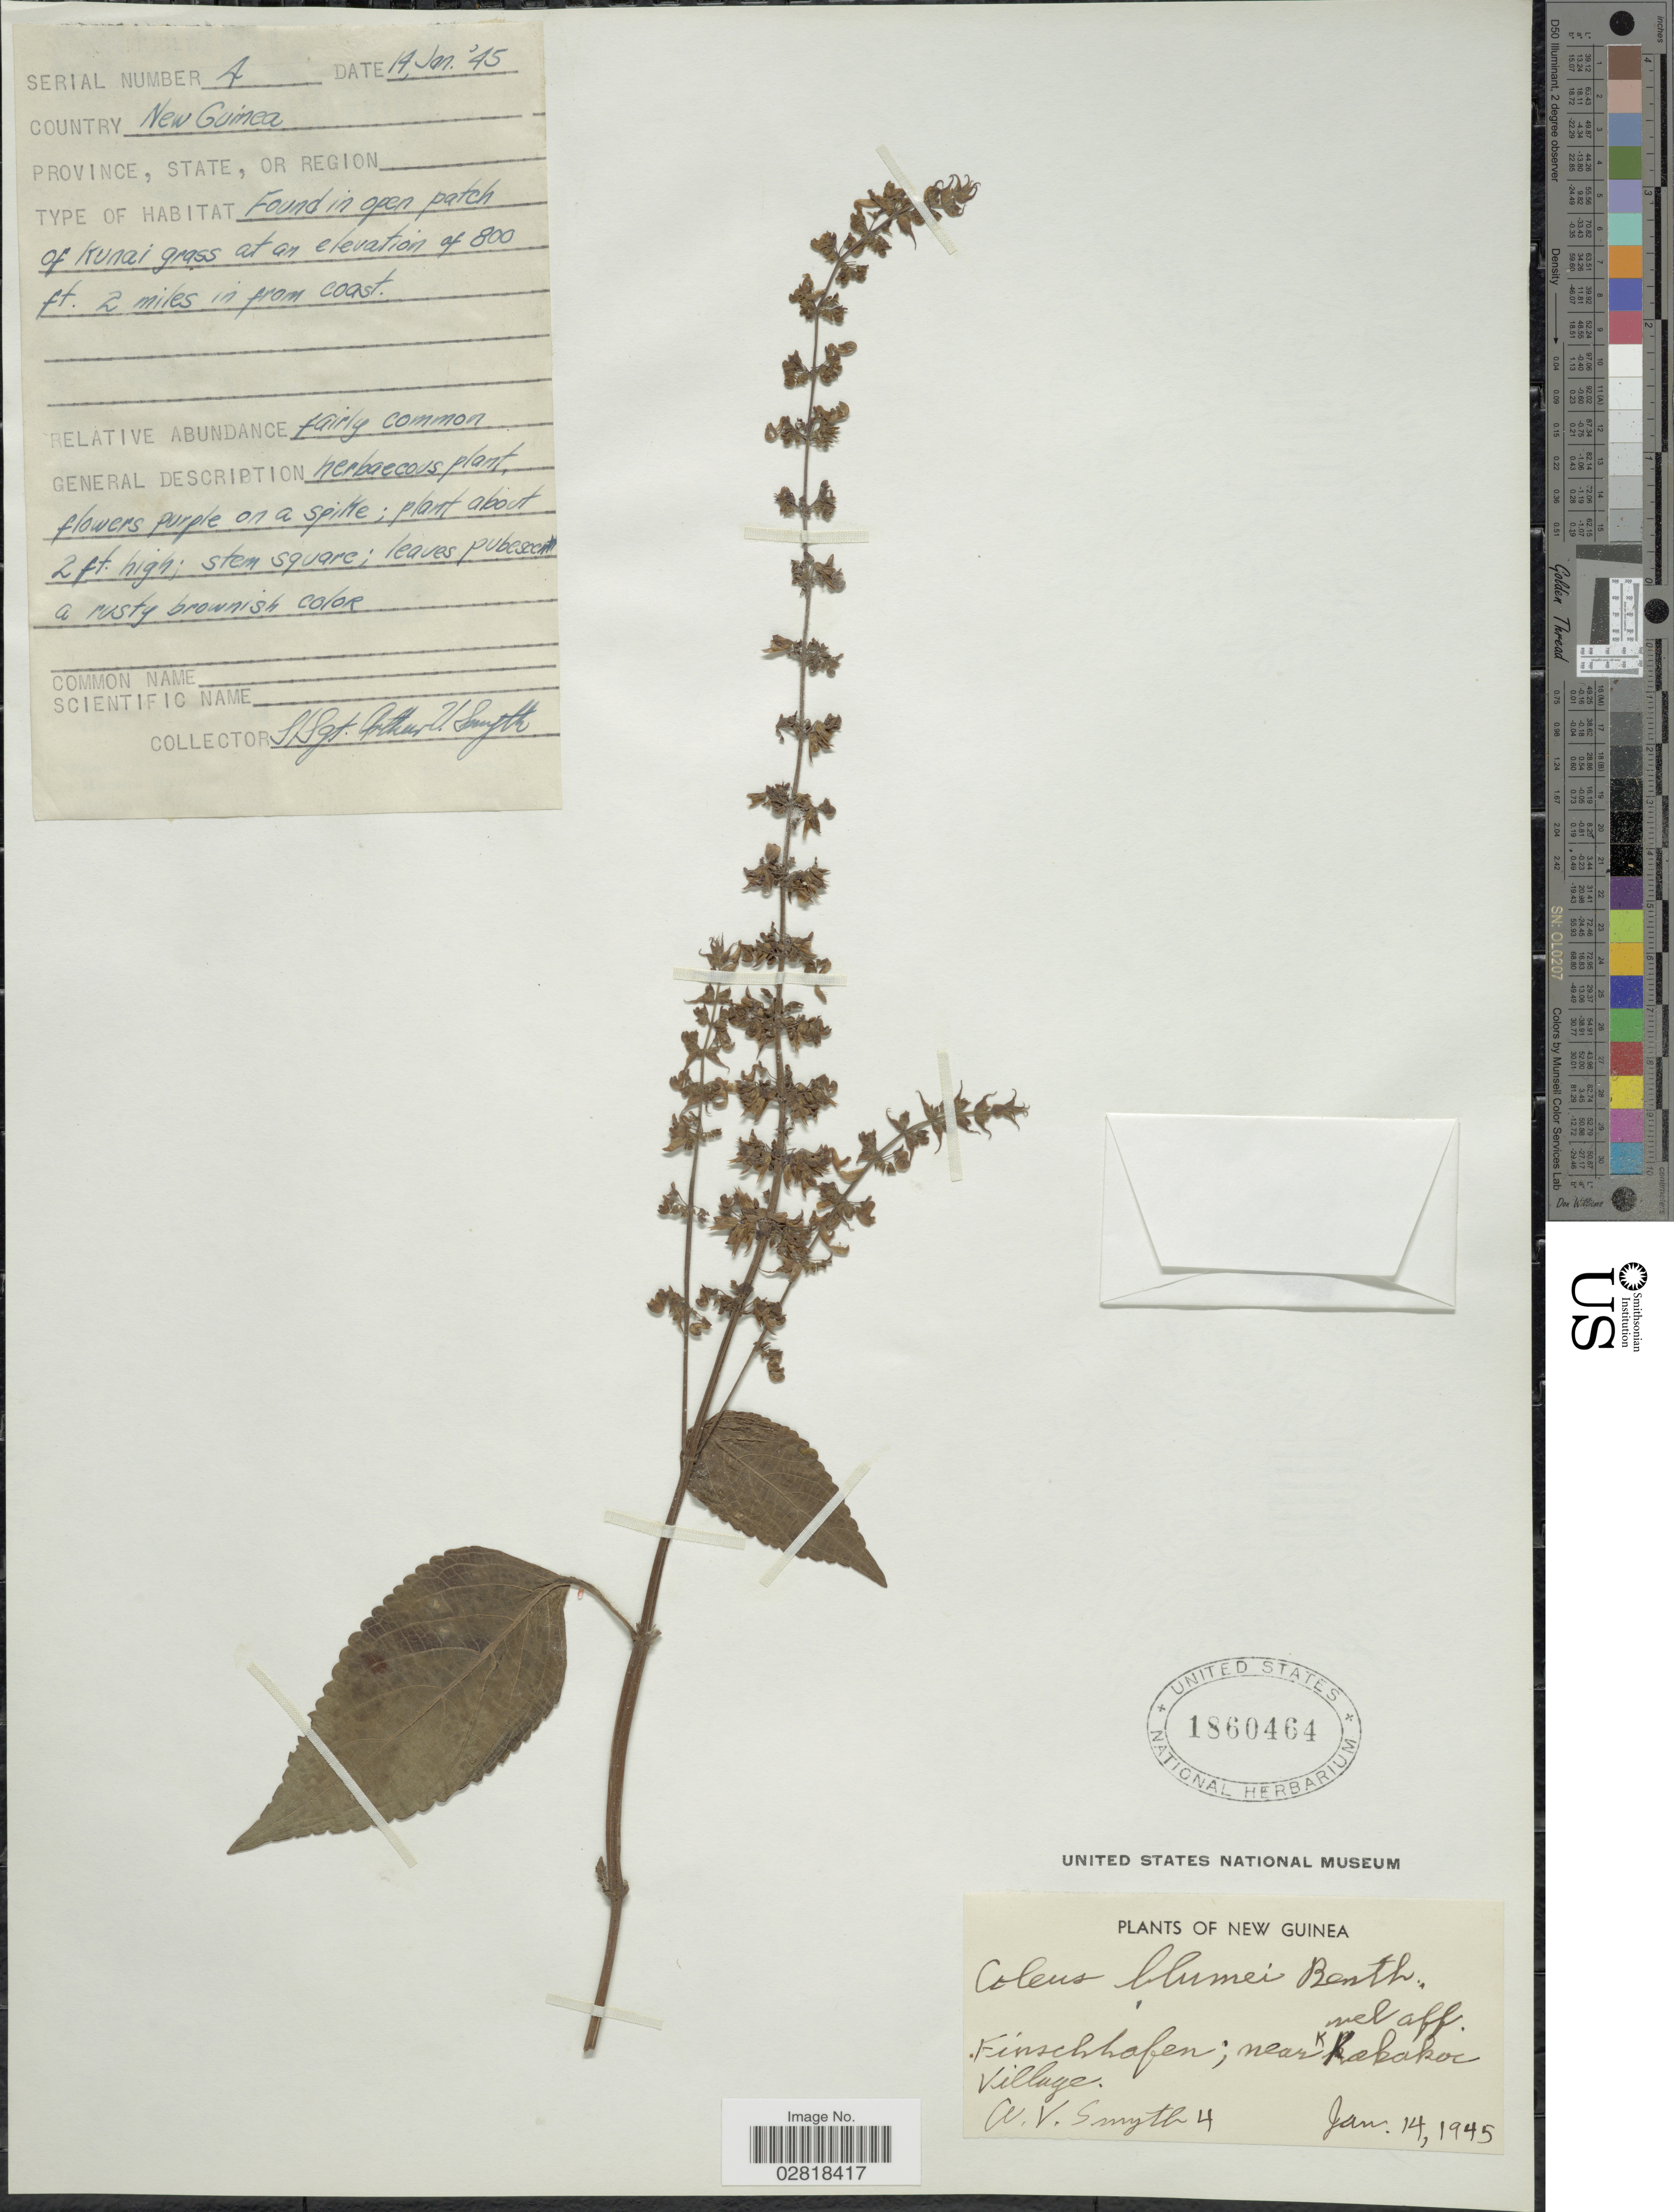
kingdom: Plantae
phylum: Tracheophyta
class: Magnoliopsida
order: Lamiales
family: Lamiaceae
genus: Coleus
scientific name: Coleus scutellarioides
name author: (L.) Benth.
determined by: Wagner, W. L., (BOT), Smithsonian Institution - National Museum of Natural History (UNITED STATES)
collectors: A. V. Smyth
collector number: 4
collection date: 1945-01-14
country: Papua New Guinea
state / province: Morobe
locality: New Guinea. Finschhafen; near Kakakoc Village. Found in open patch of Kunai grass.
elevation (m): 244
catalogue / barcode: US 1860464